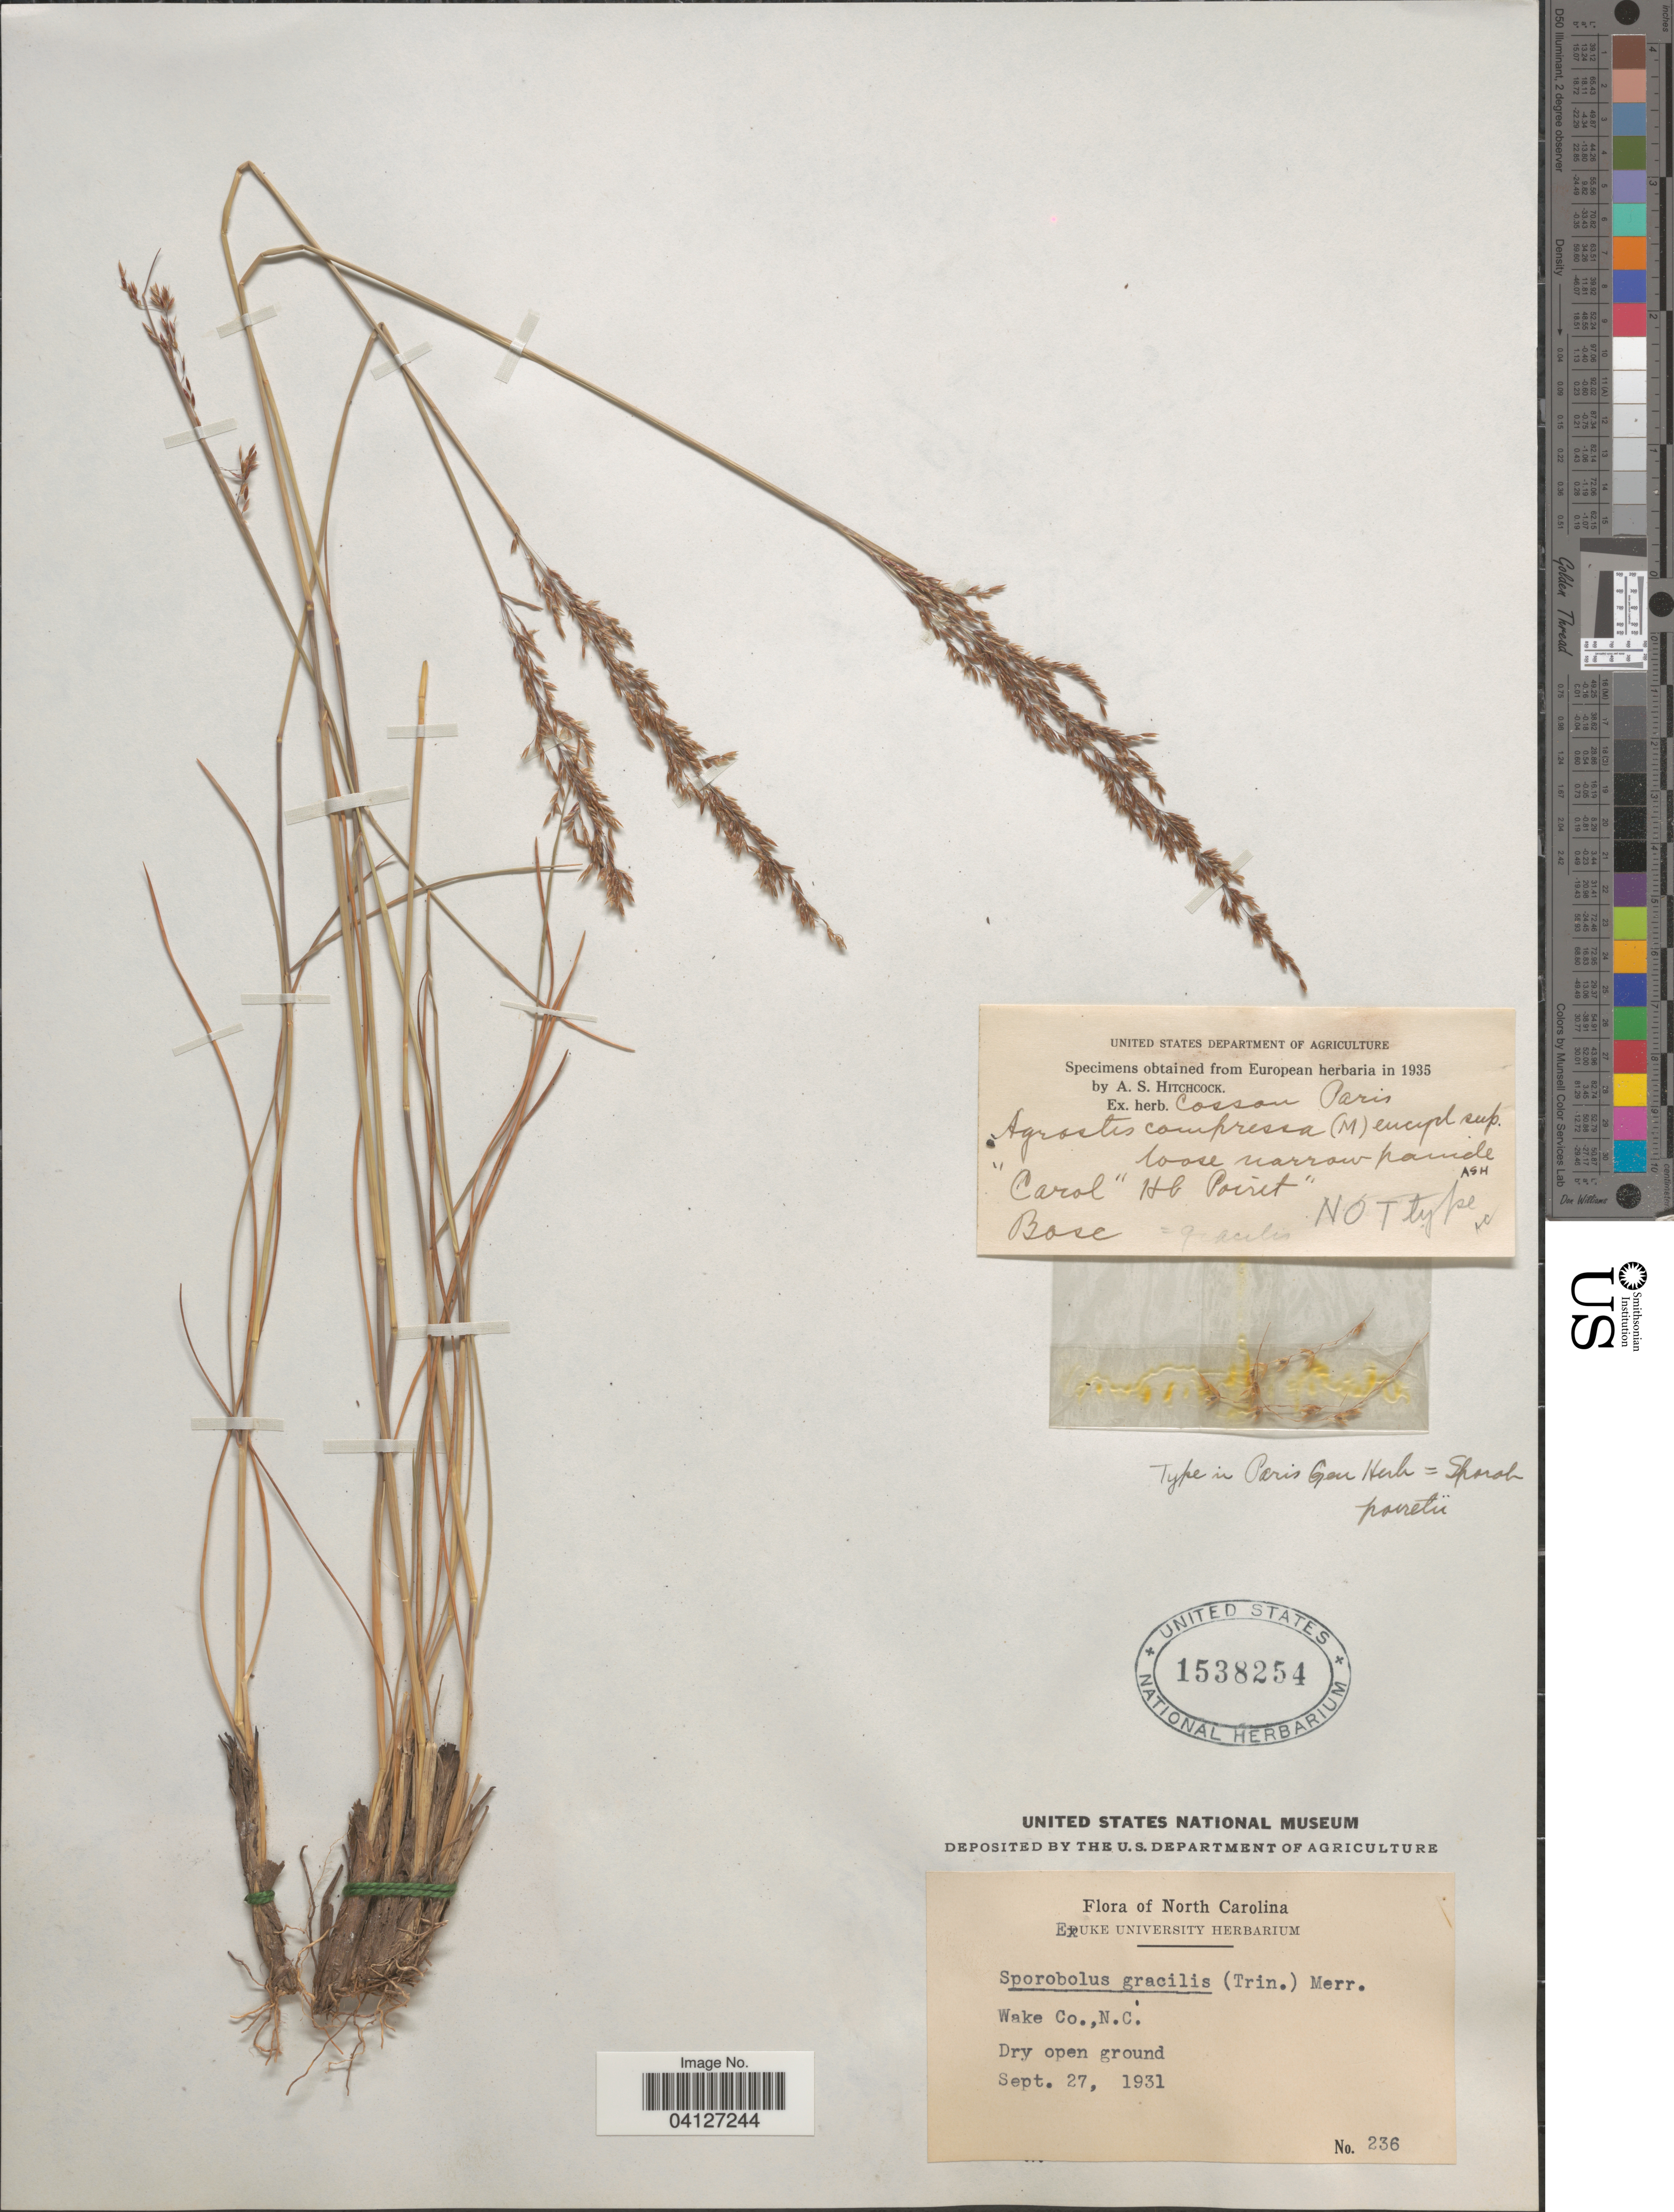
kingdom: Plantae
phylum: Tracheophyta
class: Liliopsida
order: Poales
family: Poaceae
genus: Sporobolus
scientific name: Sporobolus gracilis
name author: (Merr.) Trin.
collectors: Duke University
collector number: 236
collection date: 1931-09-27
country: United States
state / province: North Carolina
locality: Wake Co.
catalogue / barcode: US 1538254